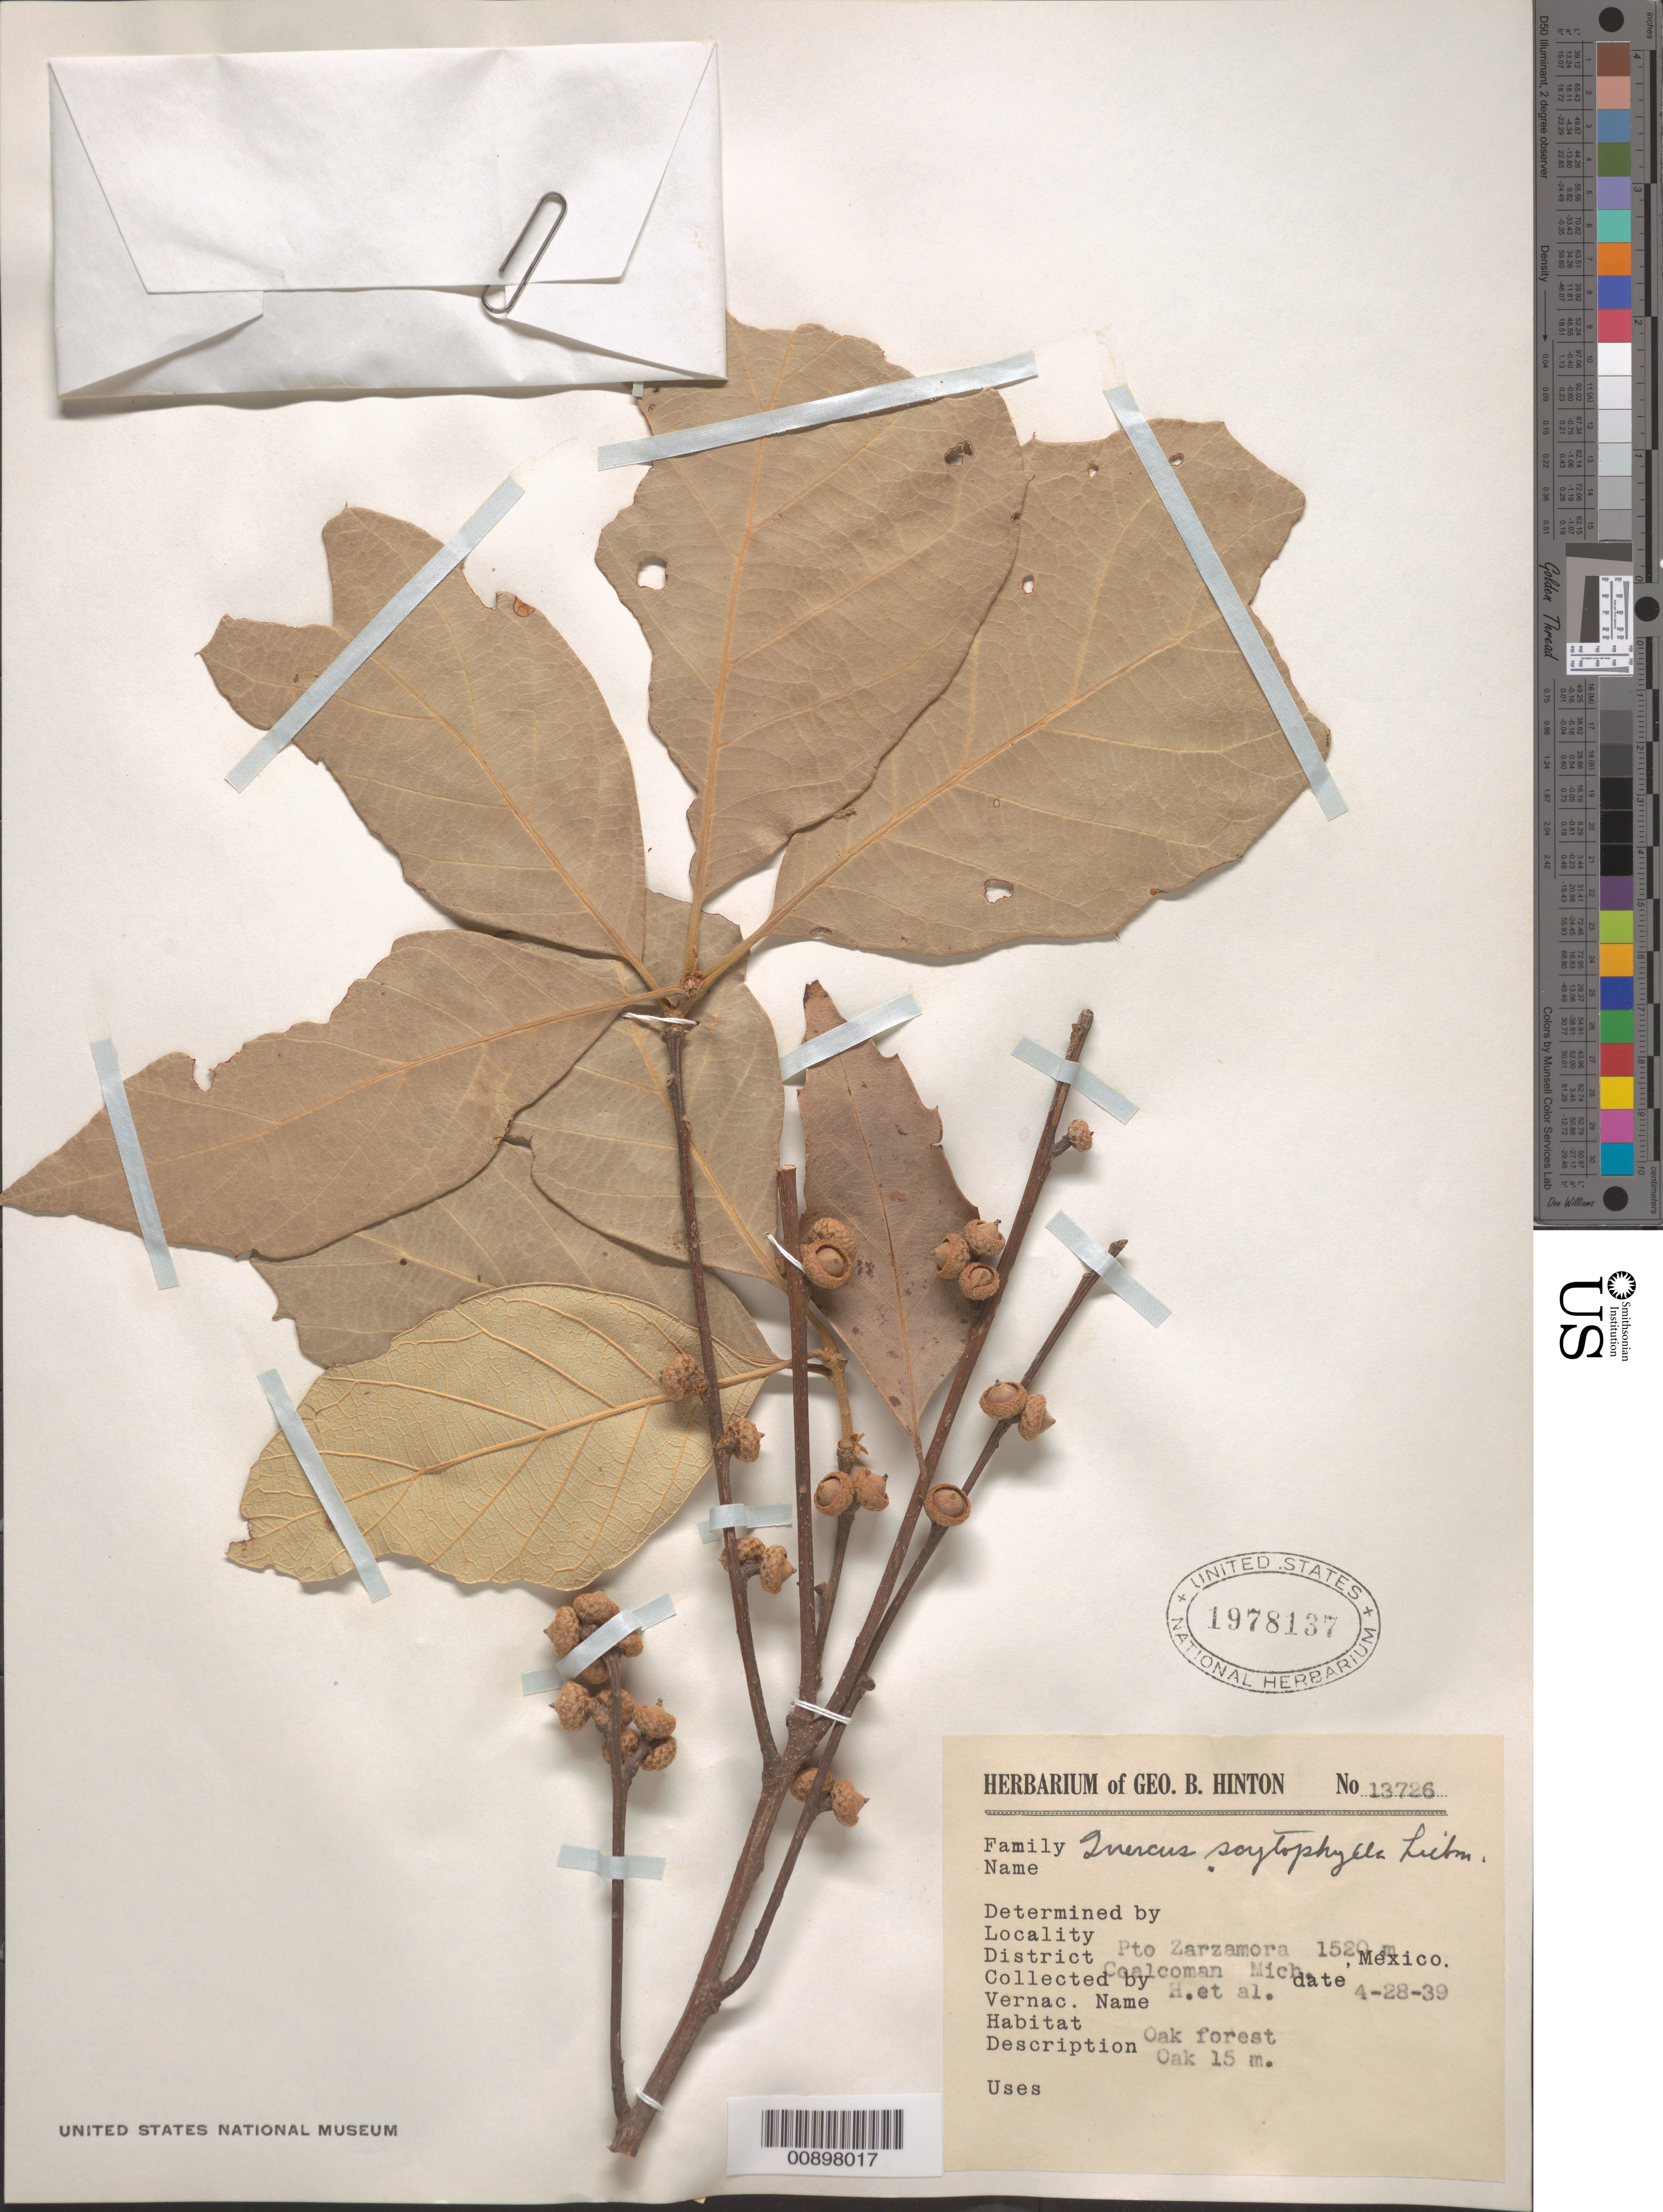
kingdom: Plantae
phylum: Tracheophyta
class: Magnoliopsida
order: Fagales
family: Fagaceae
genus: Quercus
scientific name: Quercus scytophylla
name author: Liebm.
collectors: G. B. Hinton & et al.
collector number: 13726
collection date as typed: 28 Apr 1939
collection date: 1939-04-28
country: Mexico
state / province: Michoacán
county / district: Coalcomán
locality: Pto. Zarzamora, District Coalcomán, State of Michoacán.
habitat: Oak forest.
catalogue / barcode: US 1978137